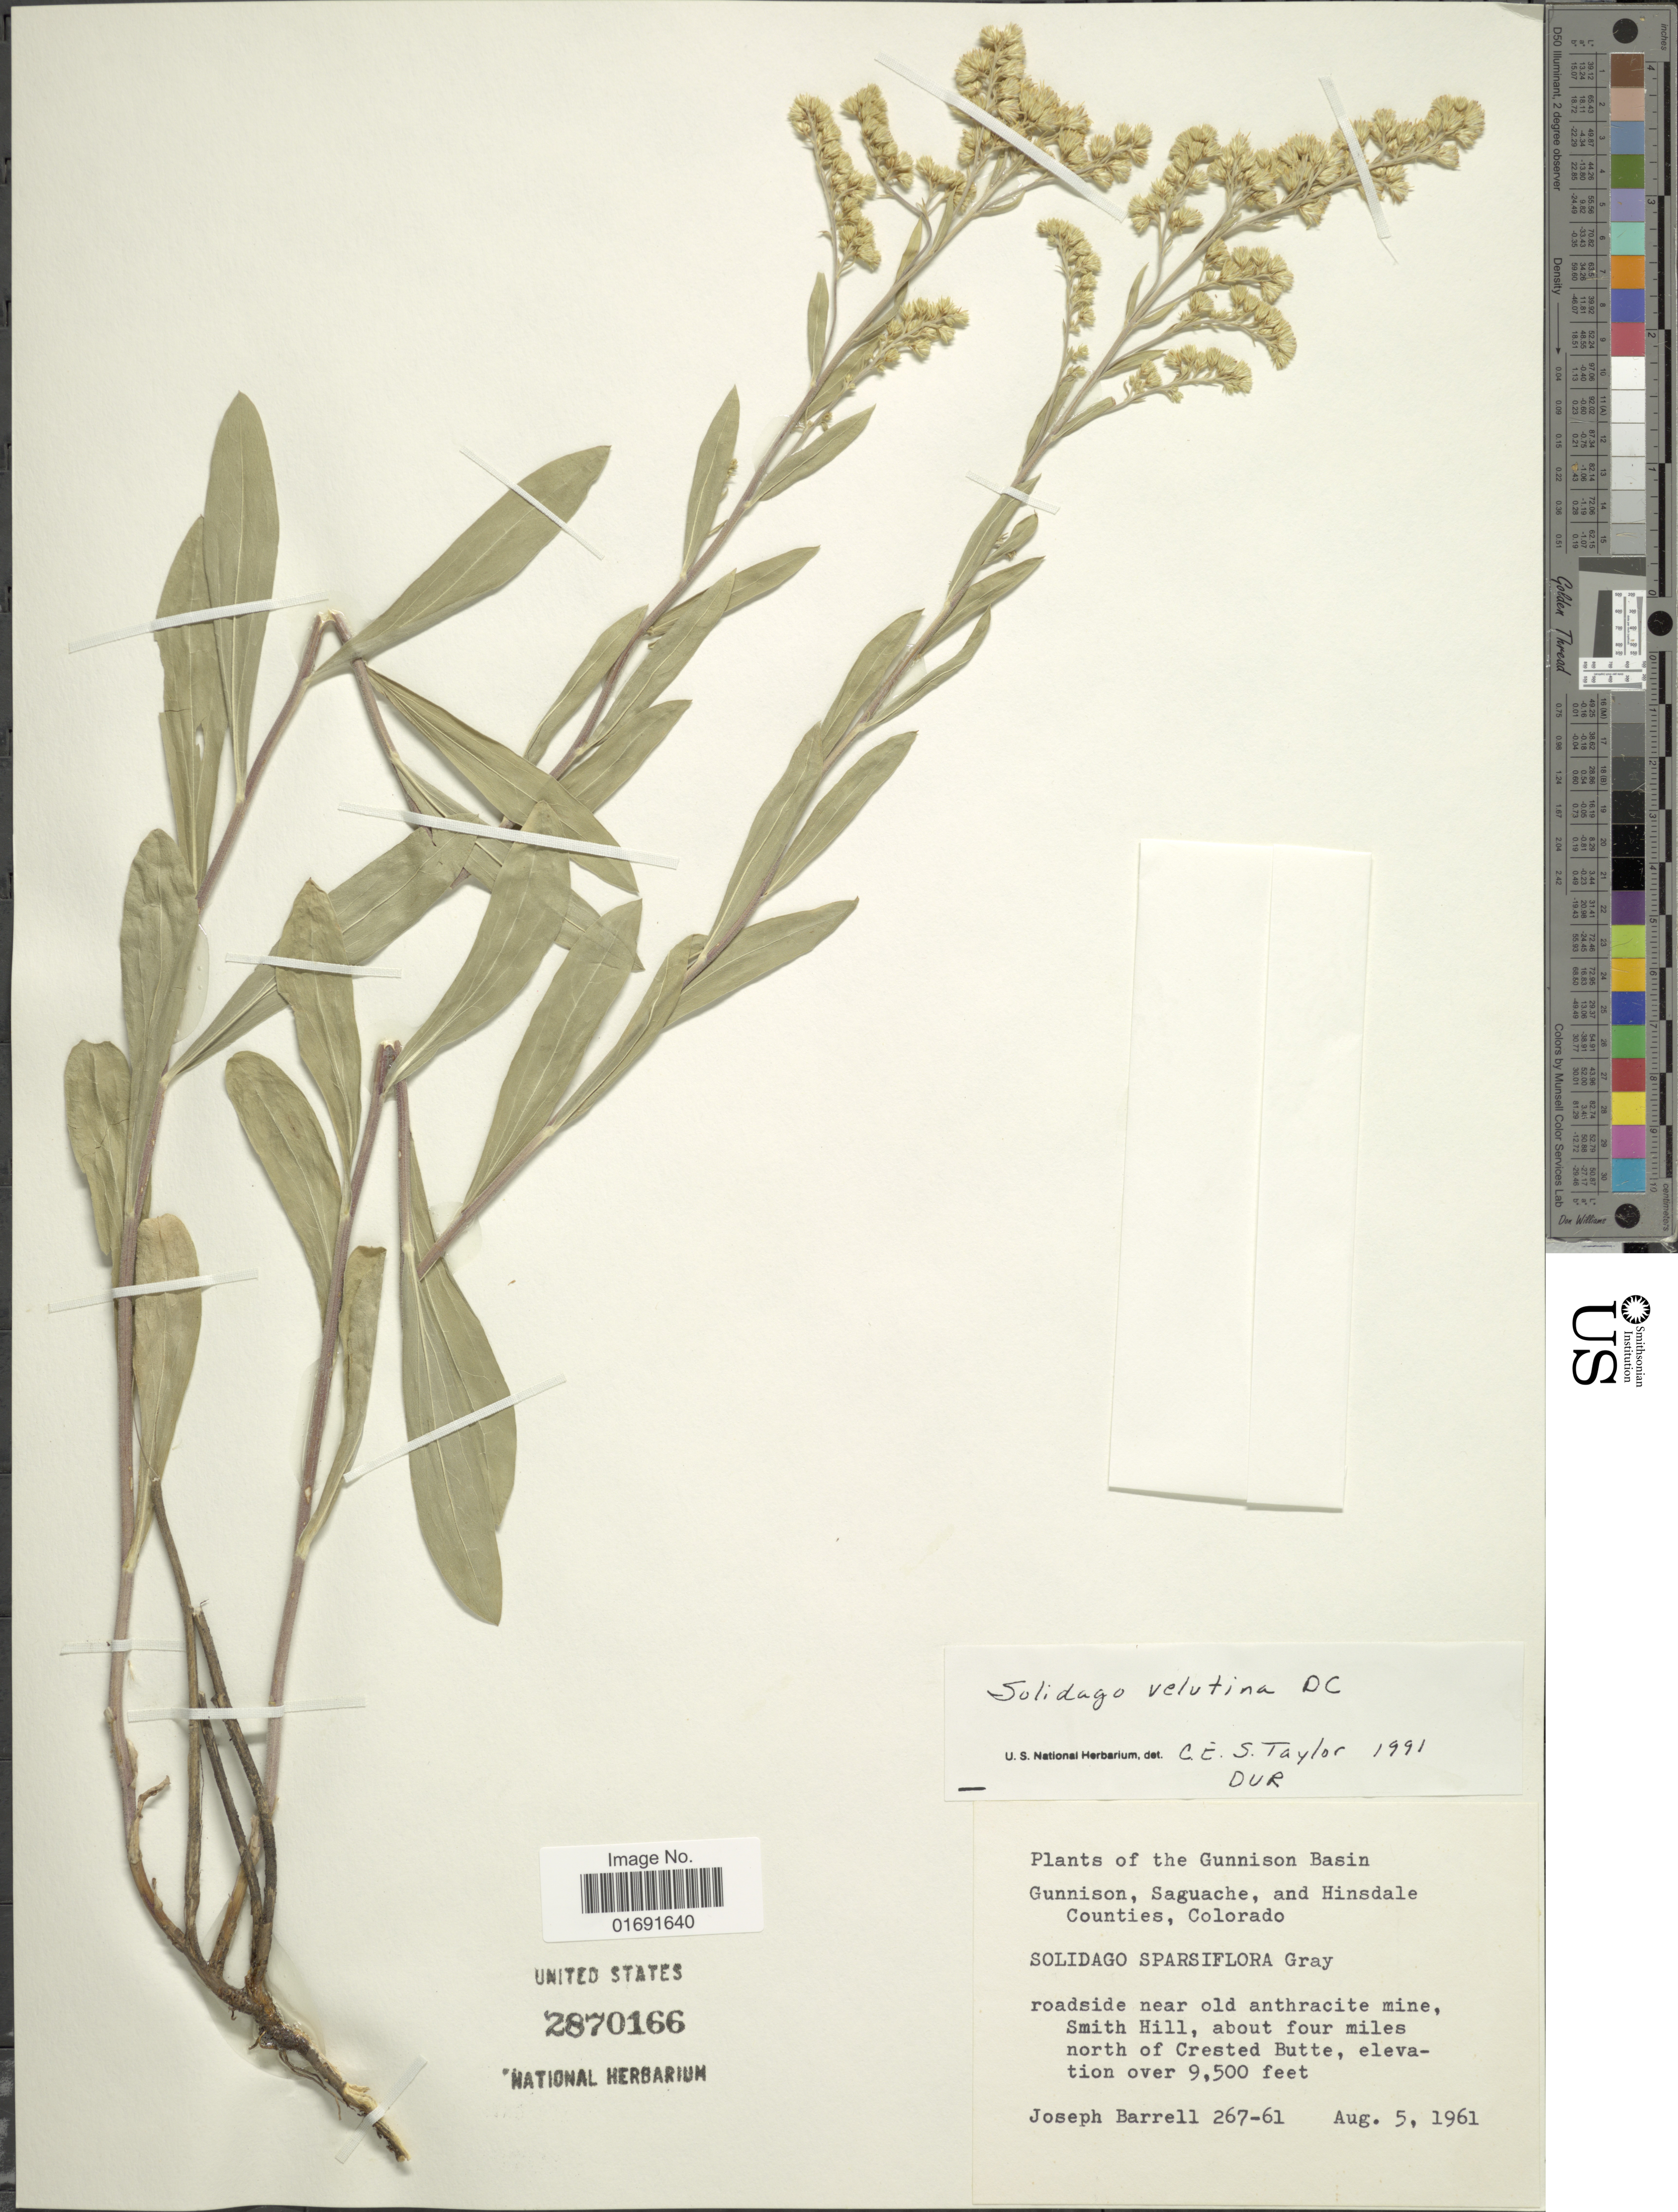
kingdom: Plantae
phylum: Tracheophyta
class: Magnoliopsida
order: Asterales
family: Asteraceae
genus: Solidago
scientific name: Solidago velutina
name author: DC.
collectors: J. Barrell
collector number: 267-61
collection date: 1961-08-05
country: United States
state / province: Colorado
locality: Gunnison Basin, Gunnison, Saguache, and Hinsdale Counties, roadside near old anthracite mine, Smith Hill, about four miles north of Crested Butte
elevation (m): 2896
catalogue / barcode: US 2870166